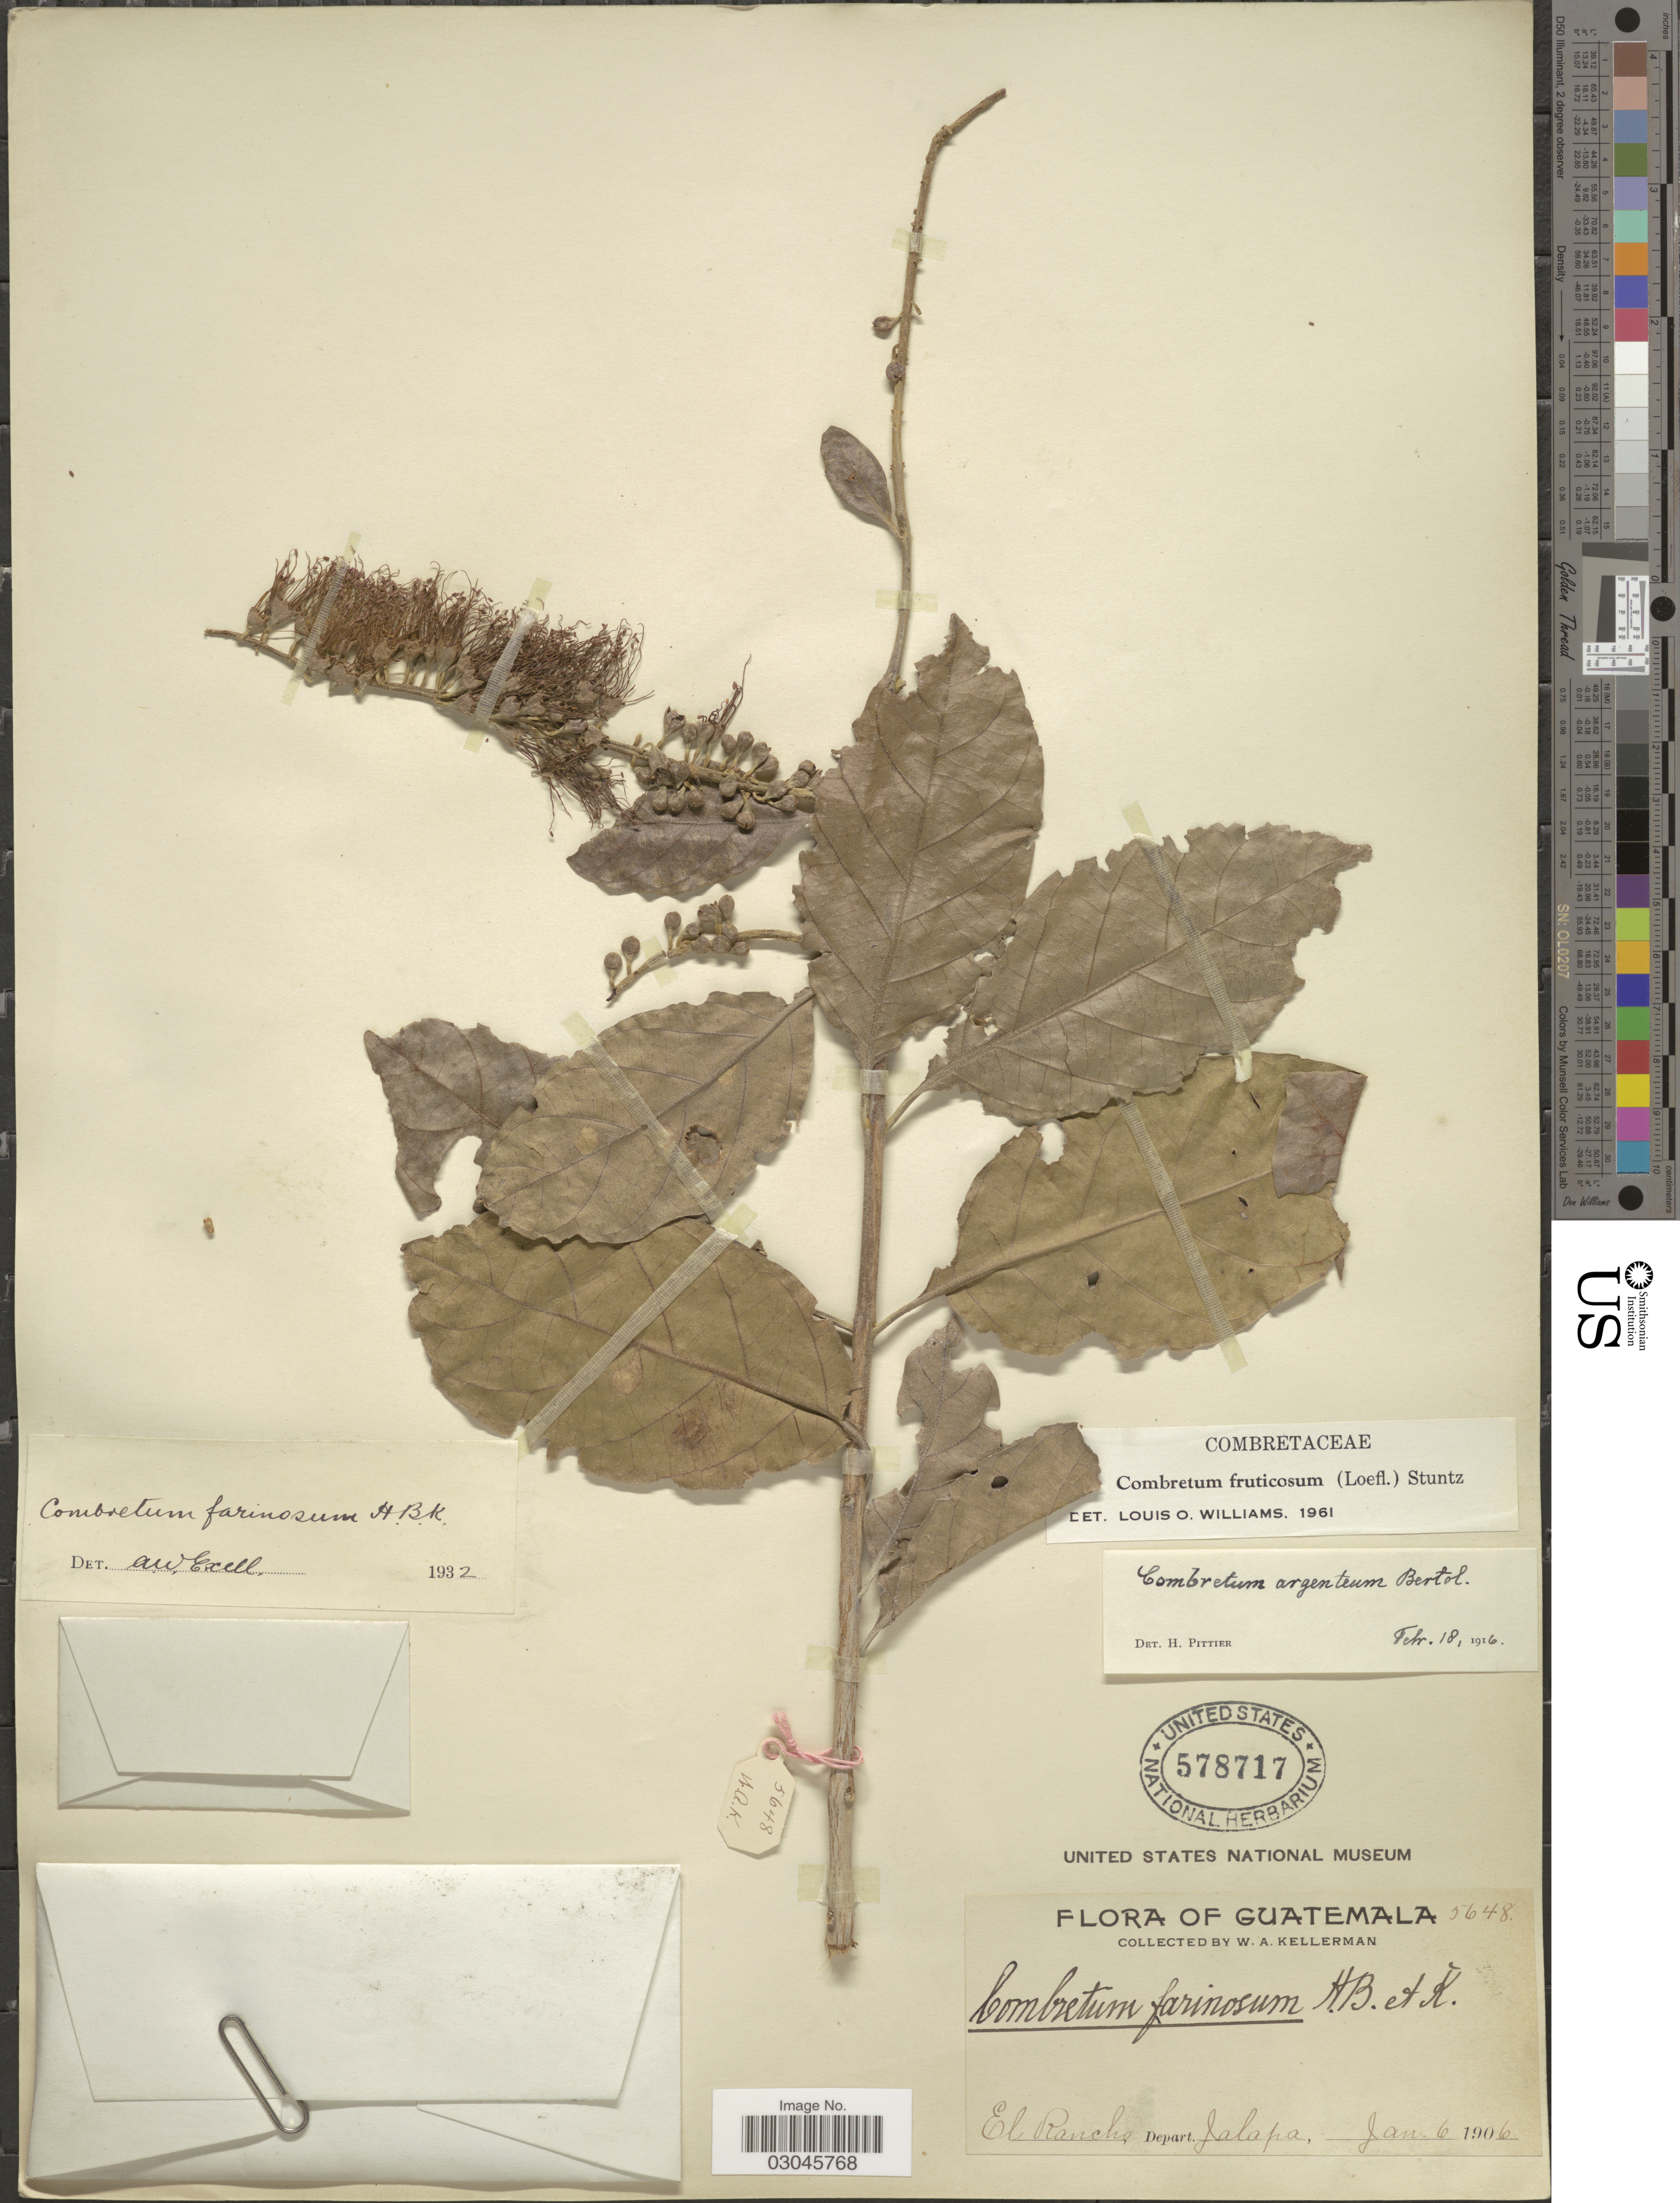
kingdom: Plantae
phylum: Tracheophyta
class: Magnoliopsida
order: Myrtales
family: Combretaceae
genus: Combretum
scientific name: Combretum fruticosum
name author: (Loefl.) Stuntz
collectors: W. Kellerman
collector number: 5648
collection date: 1906-01-06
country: Guatemala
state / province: Jalapa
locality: El Rancho, Depart. Jalapa.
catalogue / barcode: US 578717